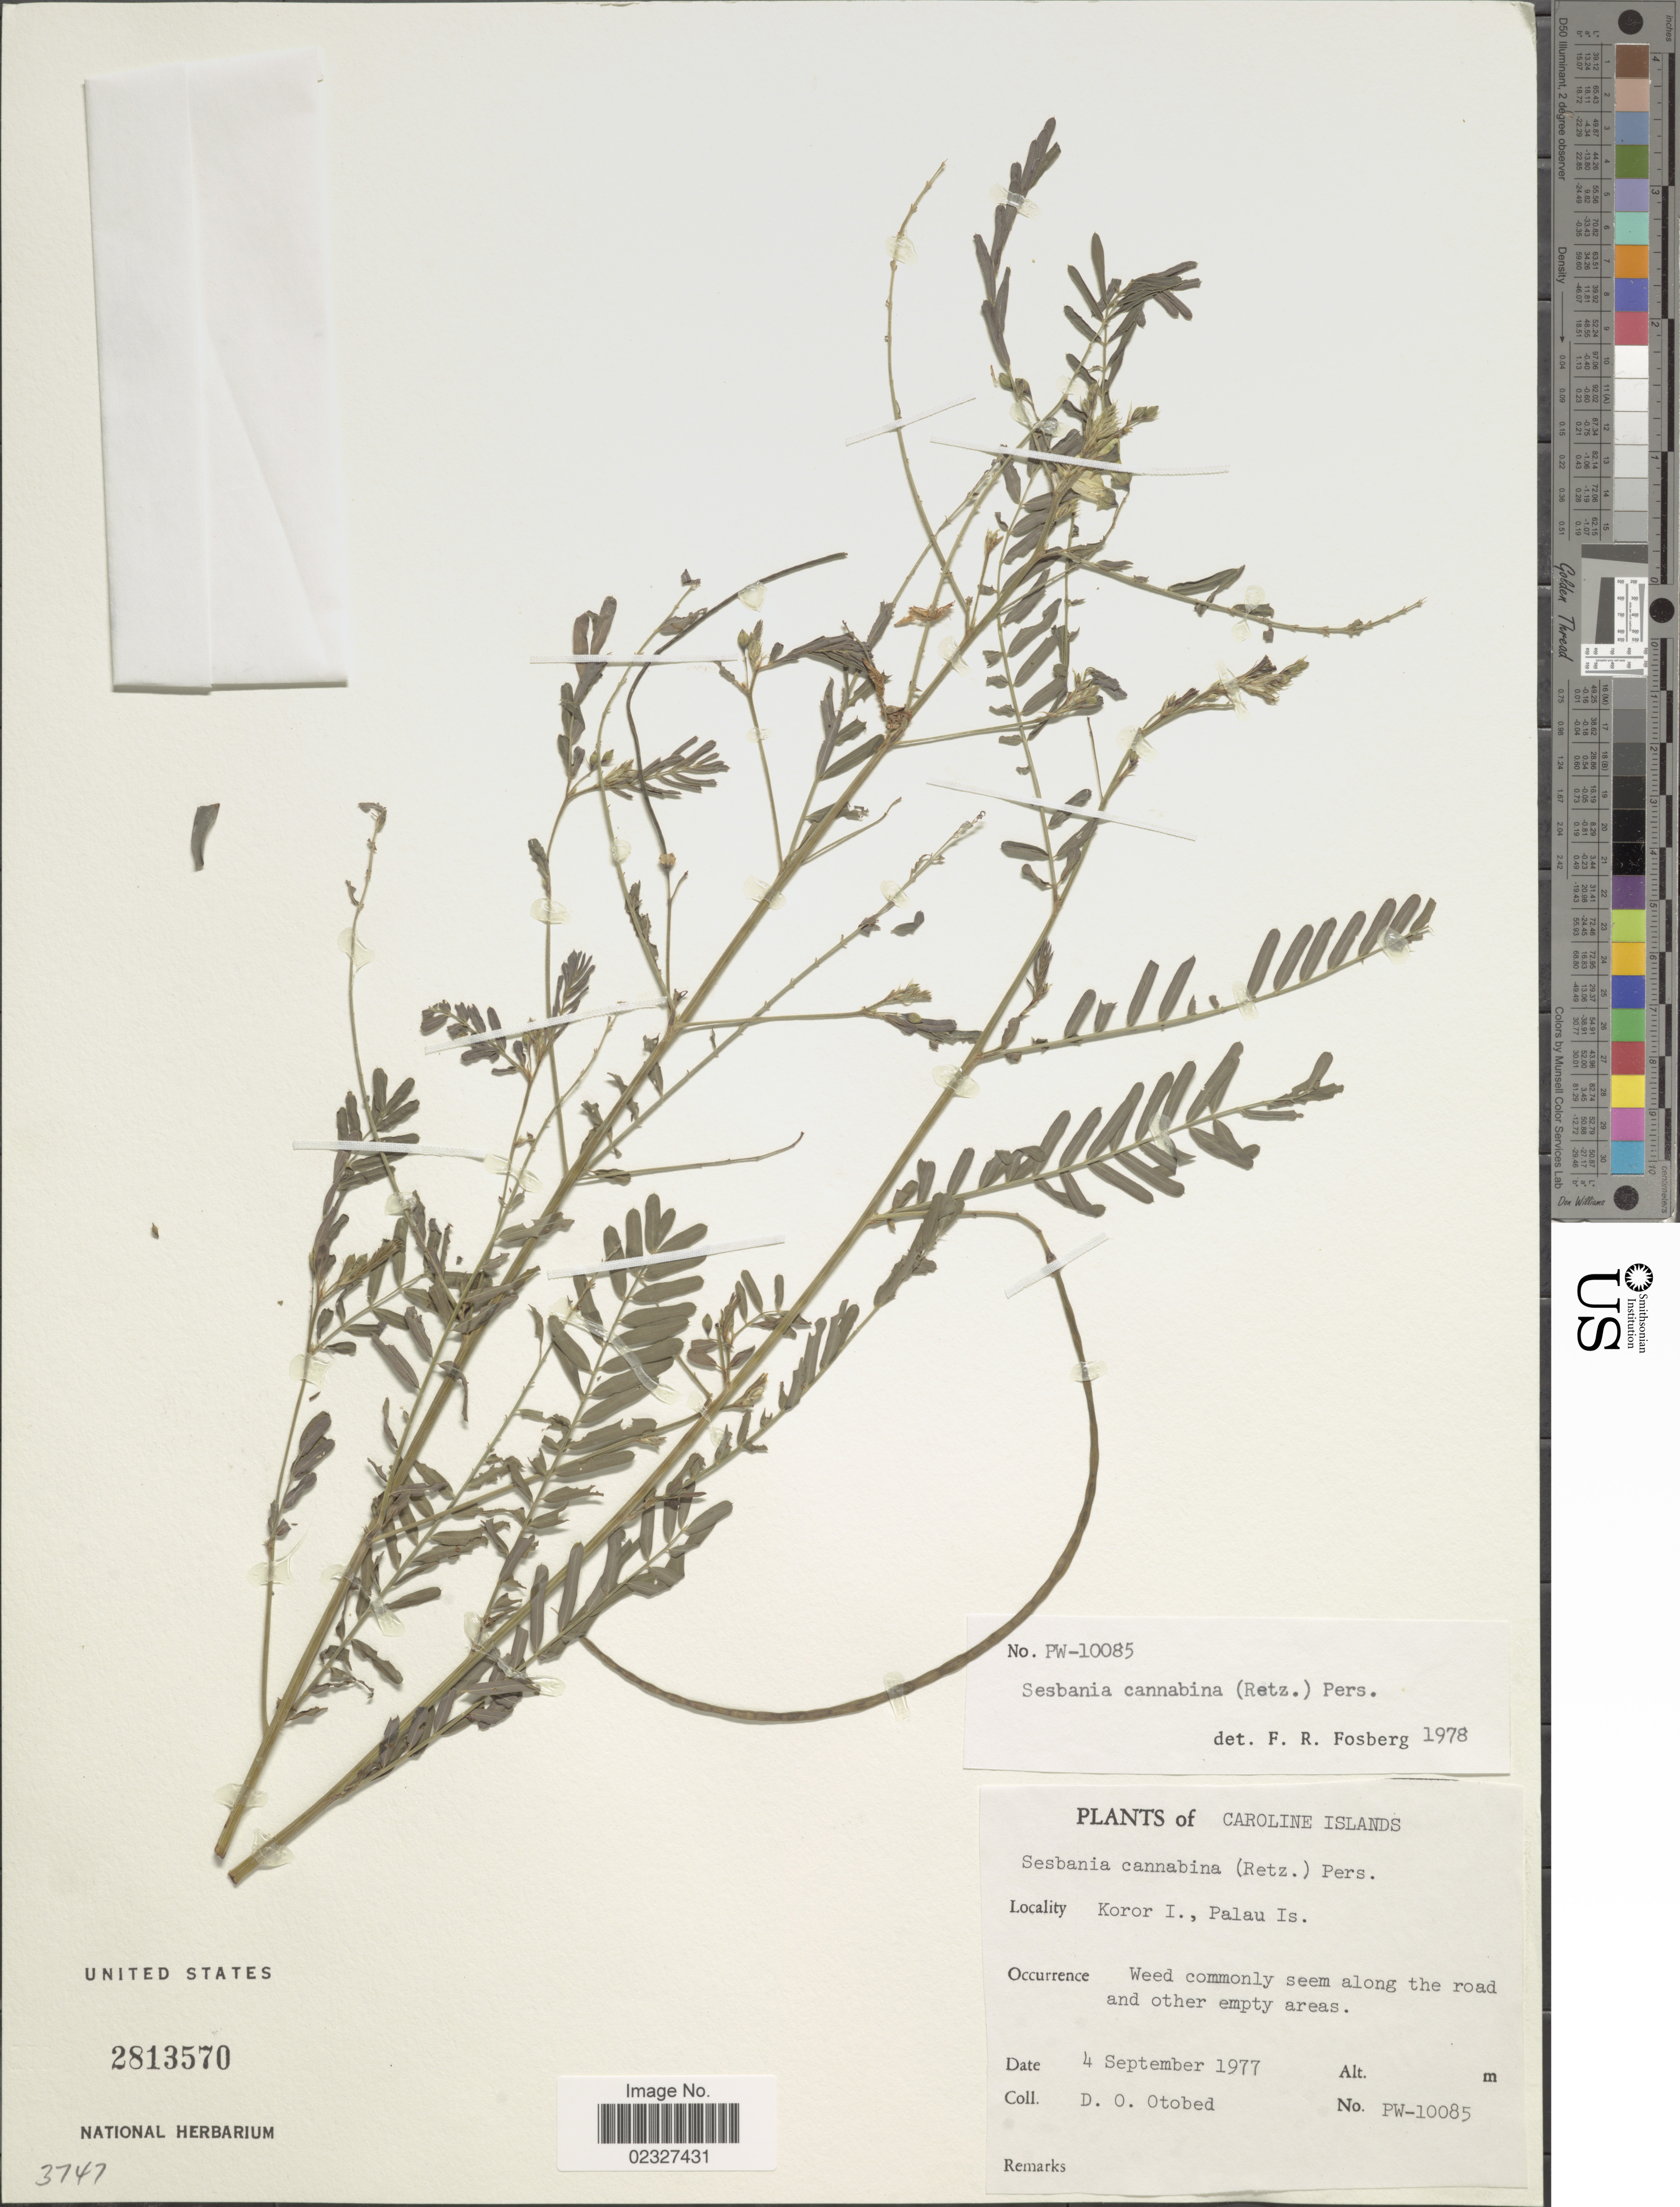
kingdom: Plantae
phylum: Tracheophyta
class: Magnoliopsida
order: Fabales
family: Fabaceae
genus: Sesbania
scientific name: Sesbania cannabina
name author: (Retz.) Poir.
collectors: D. O. Otobed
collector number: PW-10085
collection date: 1977-09-04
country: Palau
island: Oreor [Koror]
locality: Caroline Islands, Koror I., Palau Is.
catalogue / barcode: US 2813570